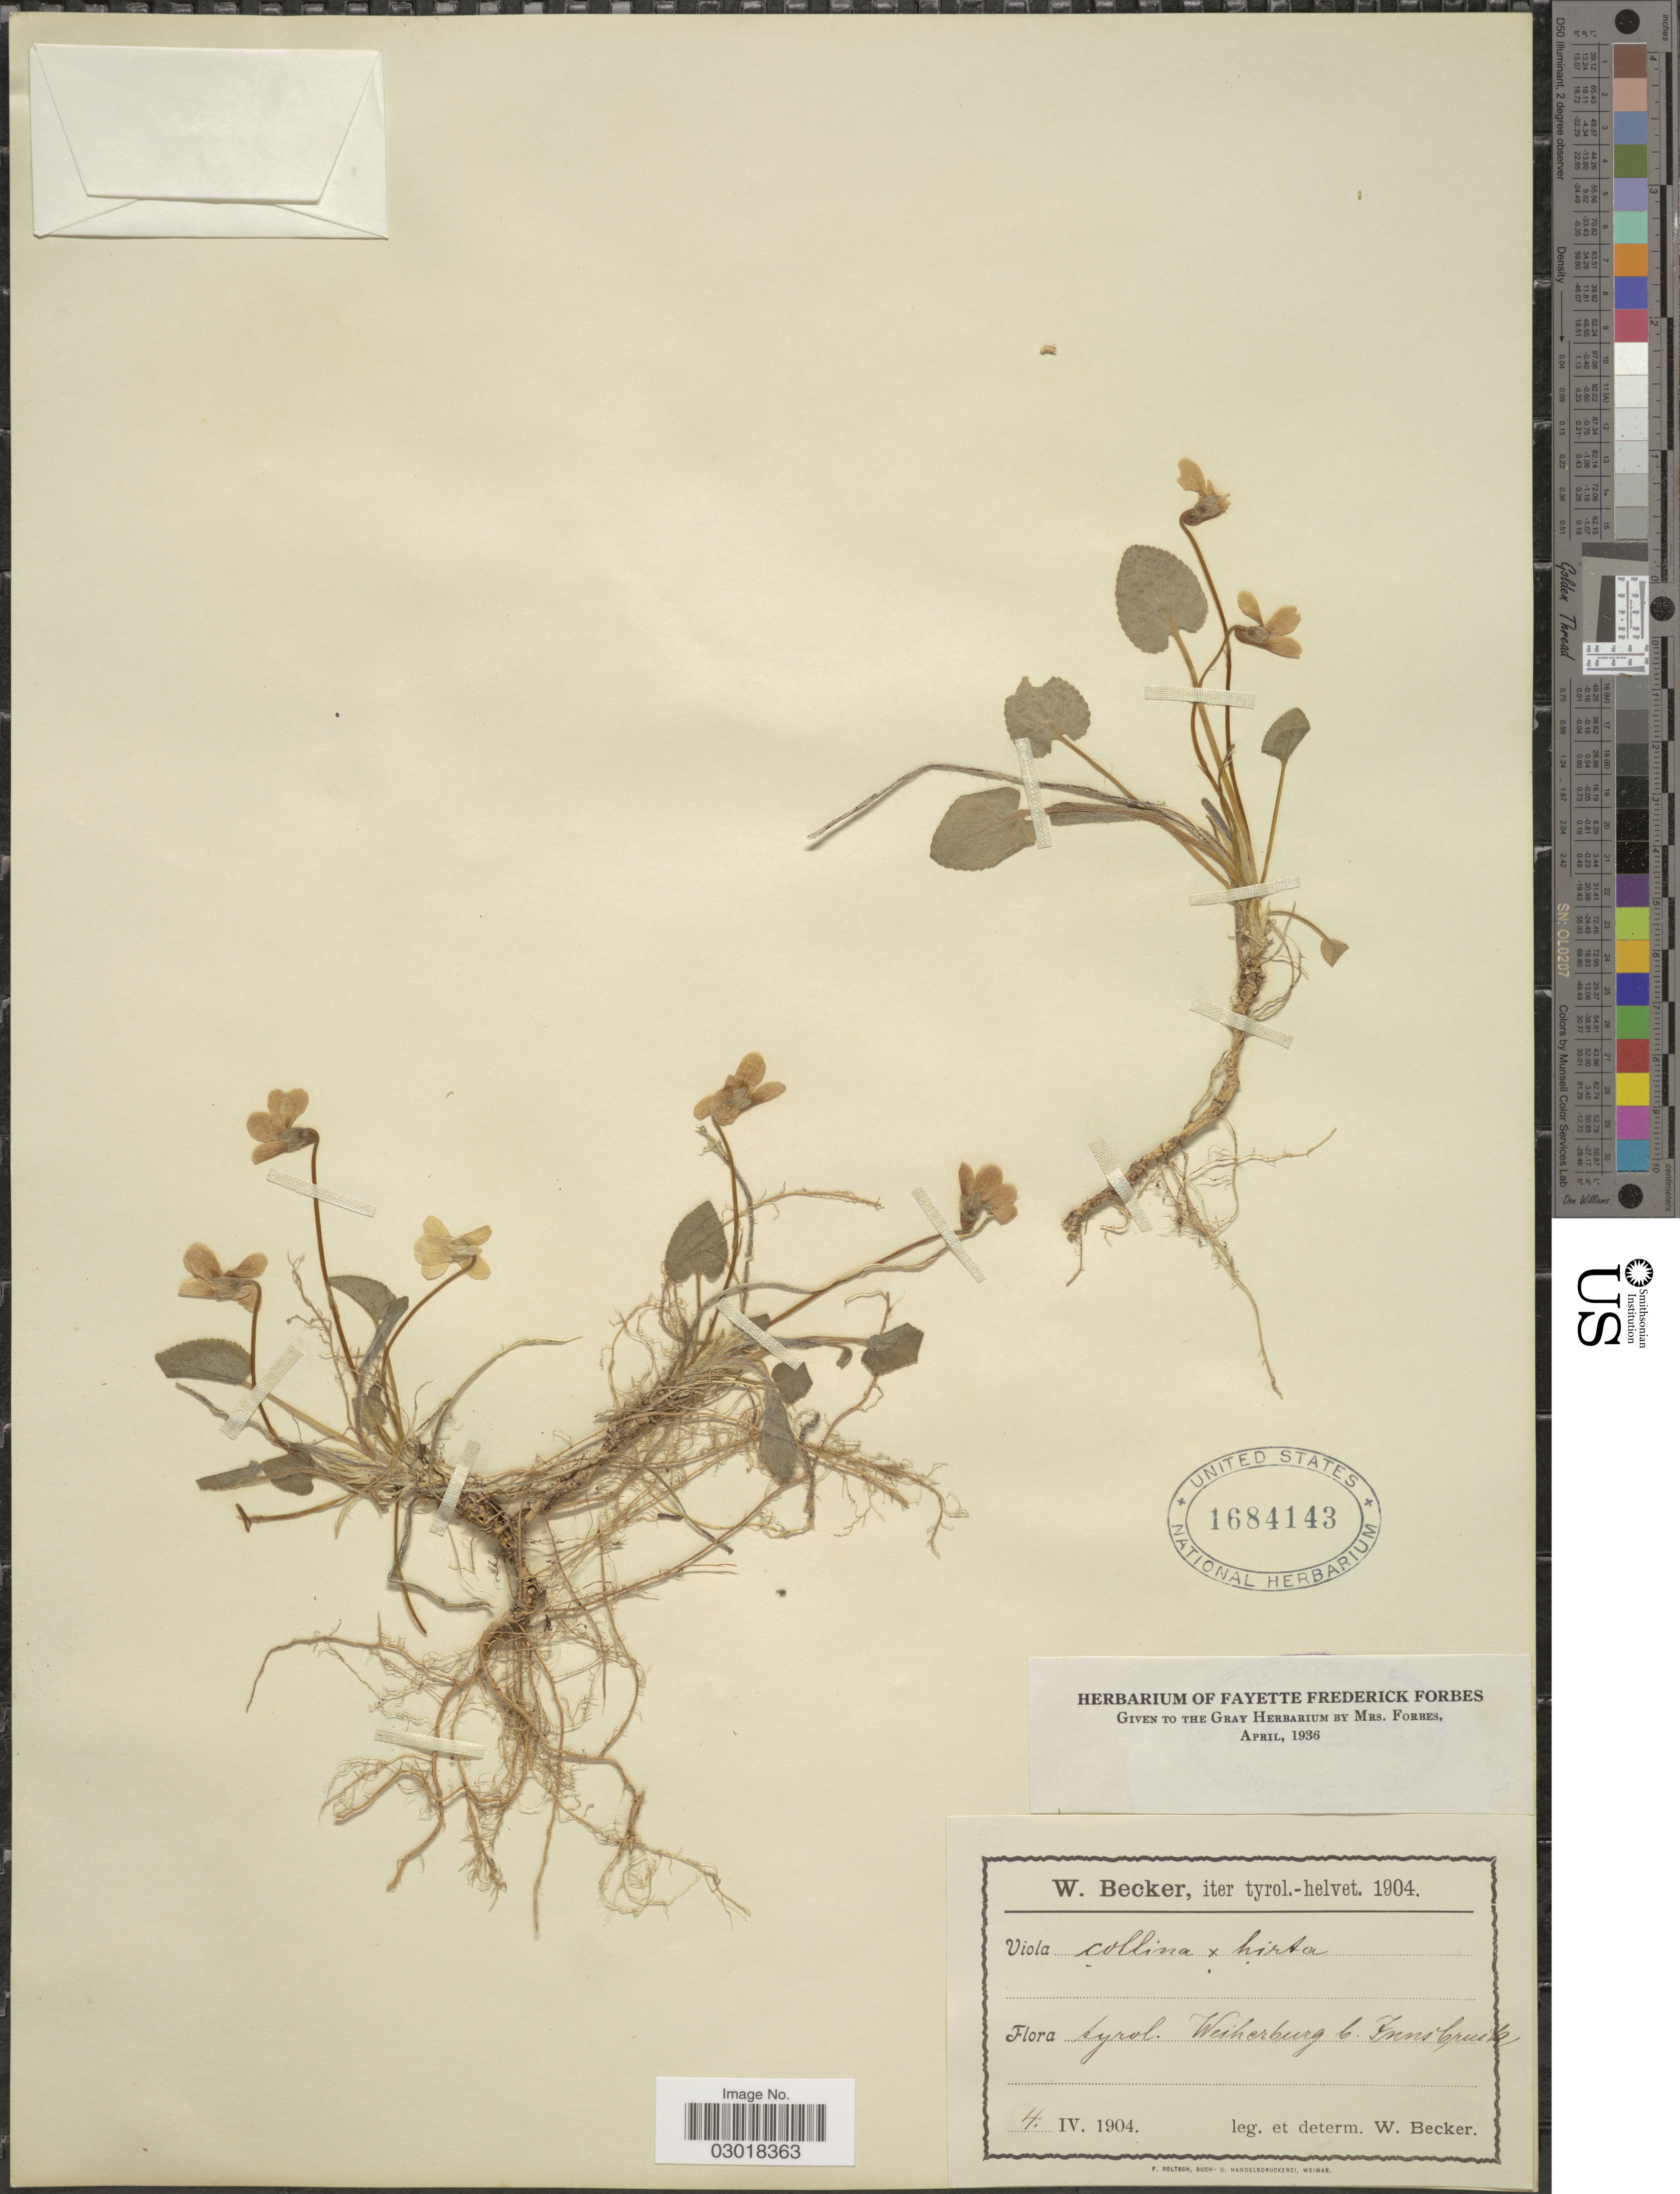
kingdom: Plantae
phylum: Tracheophyta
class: Magnoliopsida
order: Malpighiales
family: Violaceae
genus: Viola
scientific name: Viola collina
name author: Besser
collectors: W. Becker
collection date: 1904-04-04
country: Austria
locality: Tyrol. Weiherburg b. Innsbruck.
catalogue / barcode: US 1684143